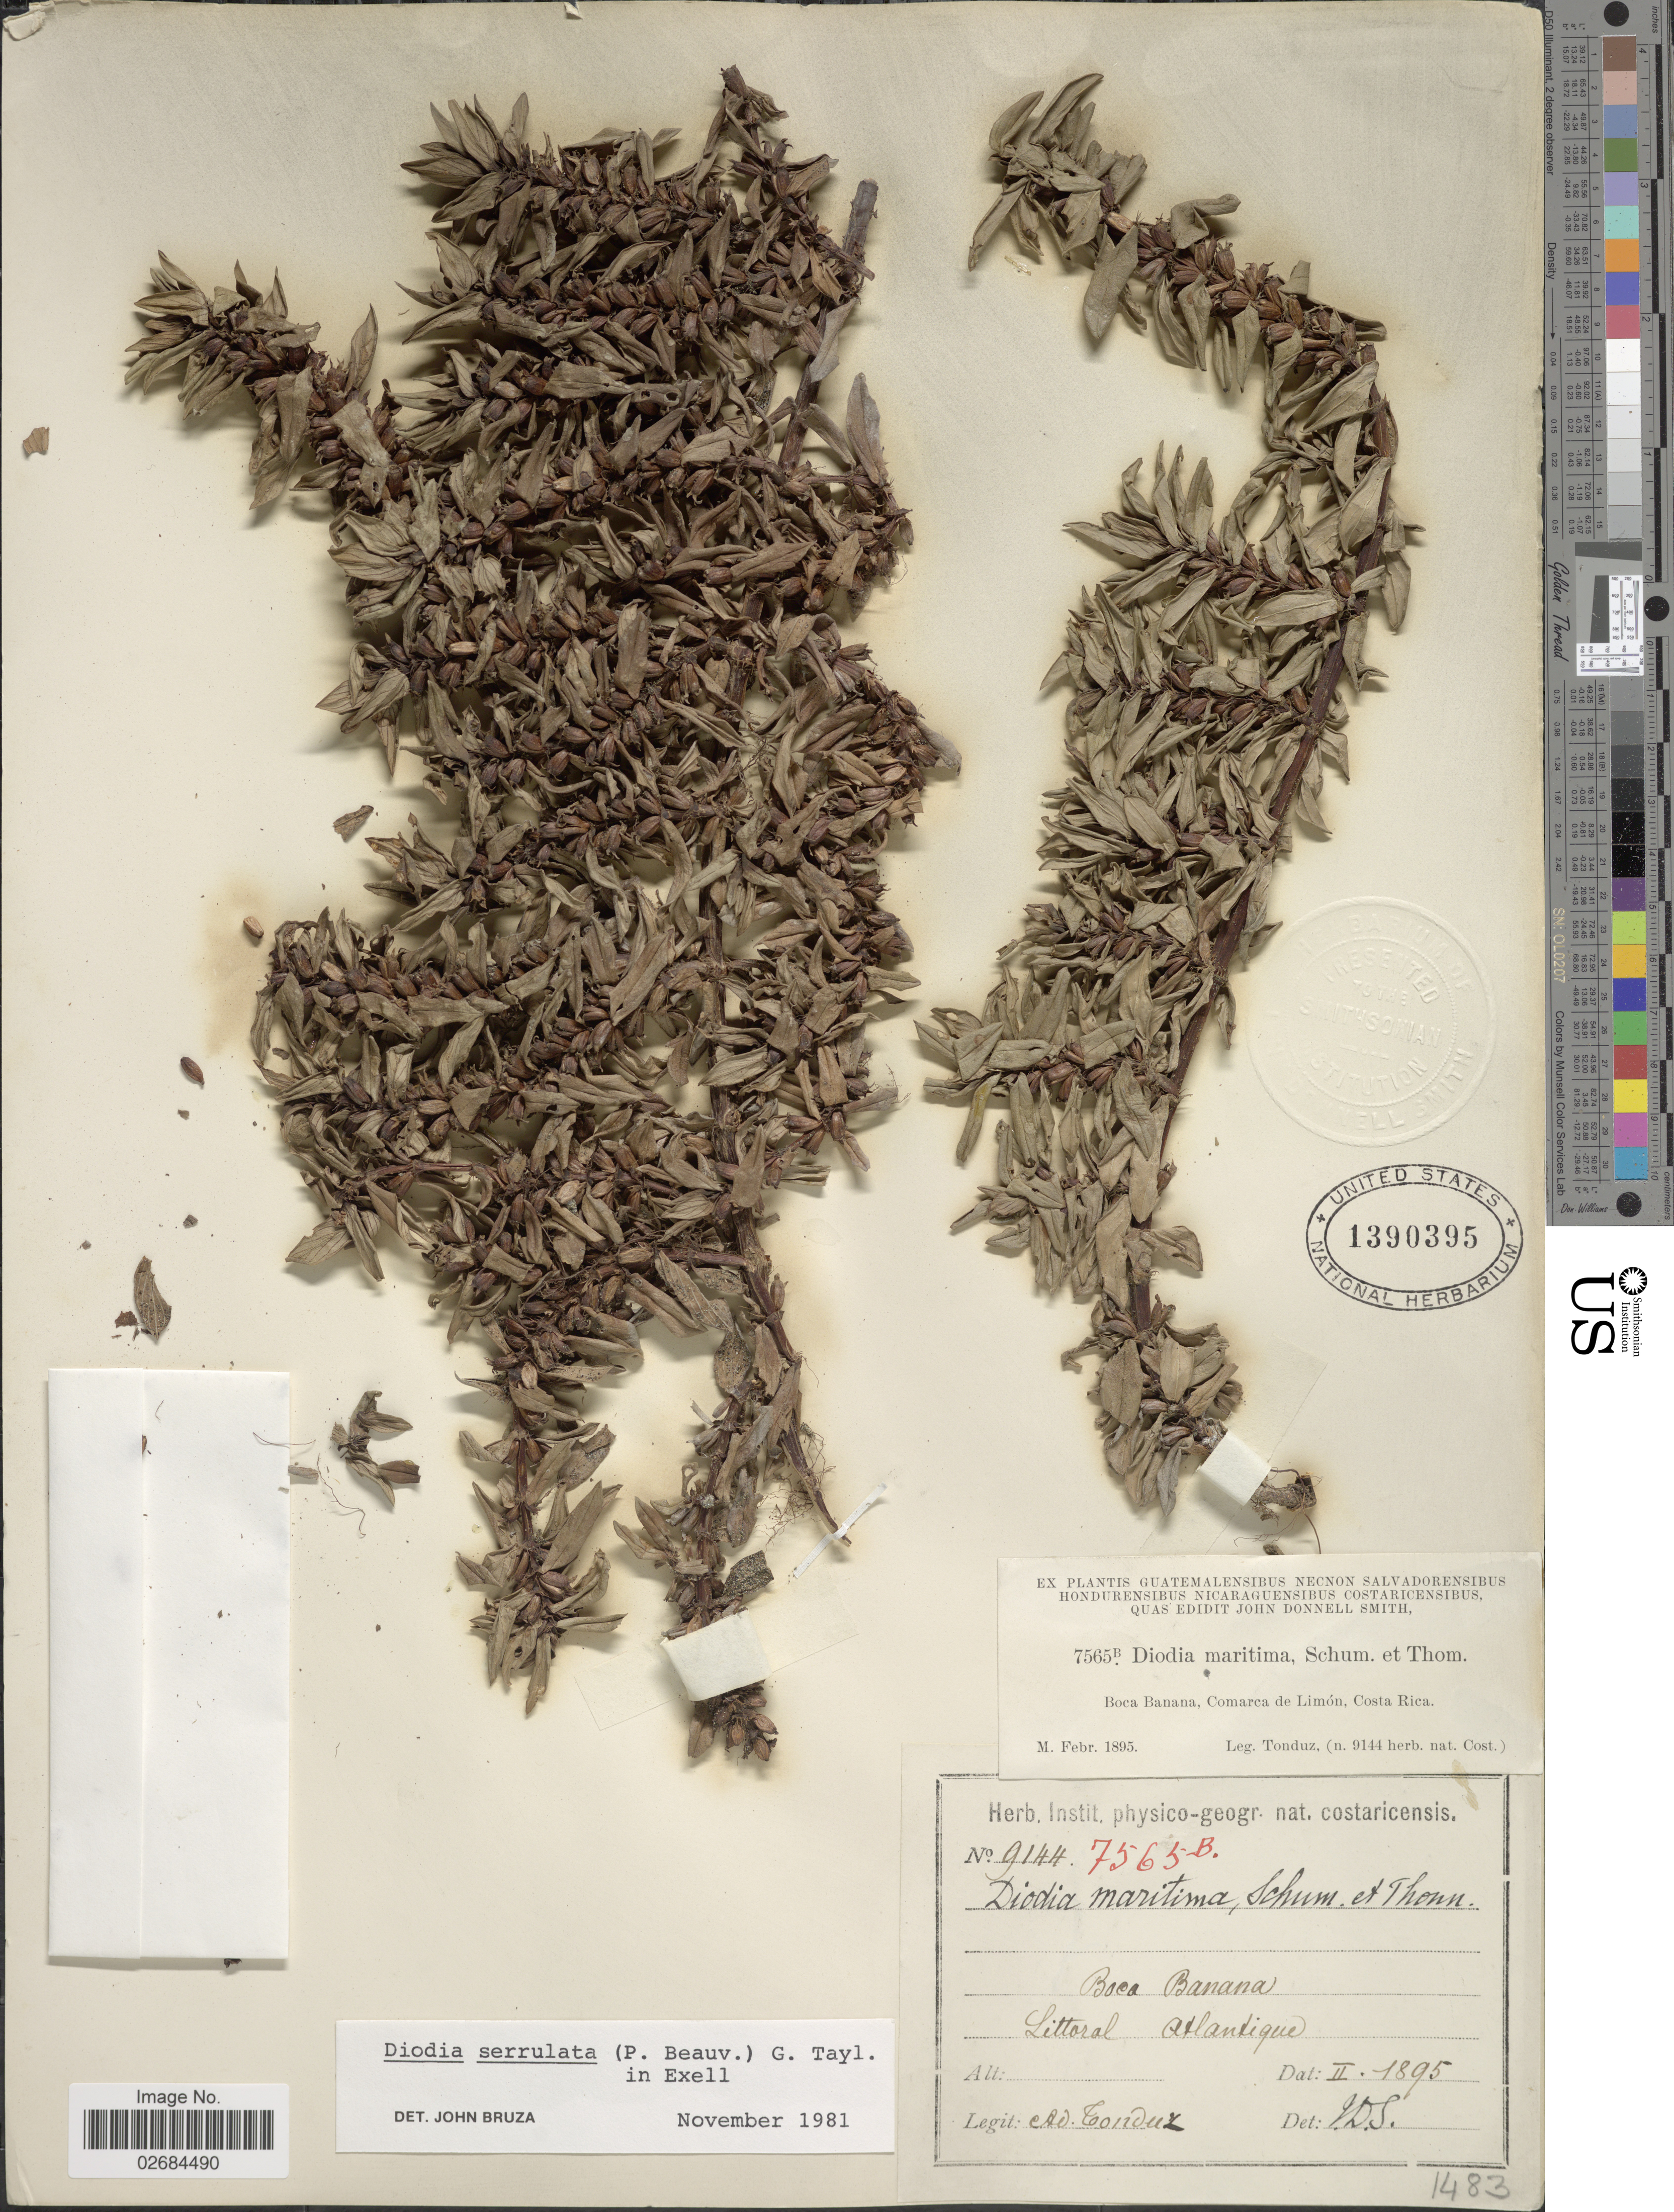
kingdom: Plantae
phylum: Tracheophyta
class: Magnoliopsida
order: Gentianales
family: Rubiaceae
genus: Diodia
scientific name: Diodia serrulata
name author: (P. Beauv.) G. Taylor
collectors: A. Tonduz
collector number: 9144/7565B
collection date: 1895-02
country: Costa Rica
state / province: Limón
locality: Boca Banana, Comarca de Limón. Littoral Atlantique.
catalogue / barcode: US 1390395